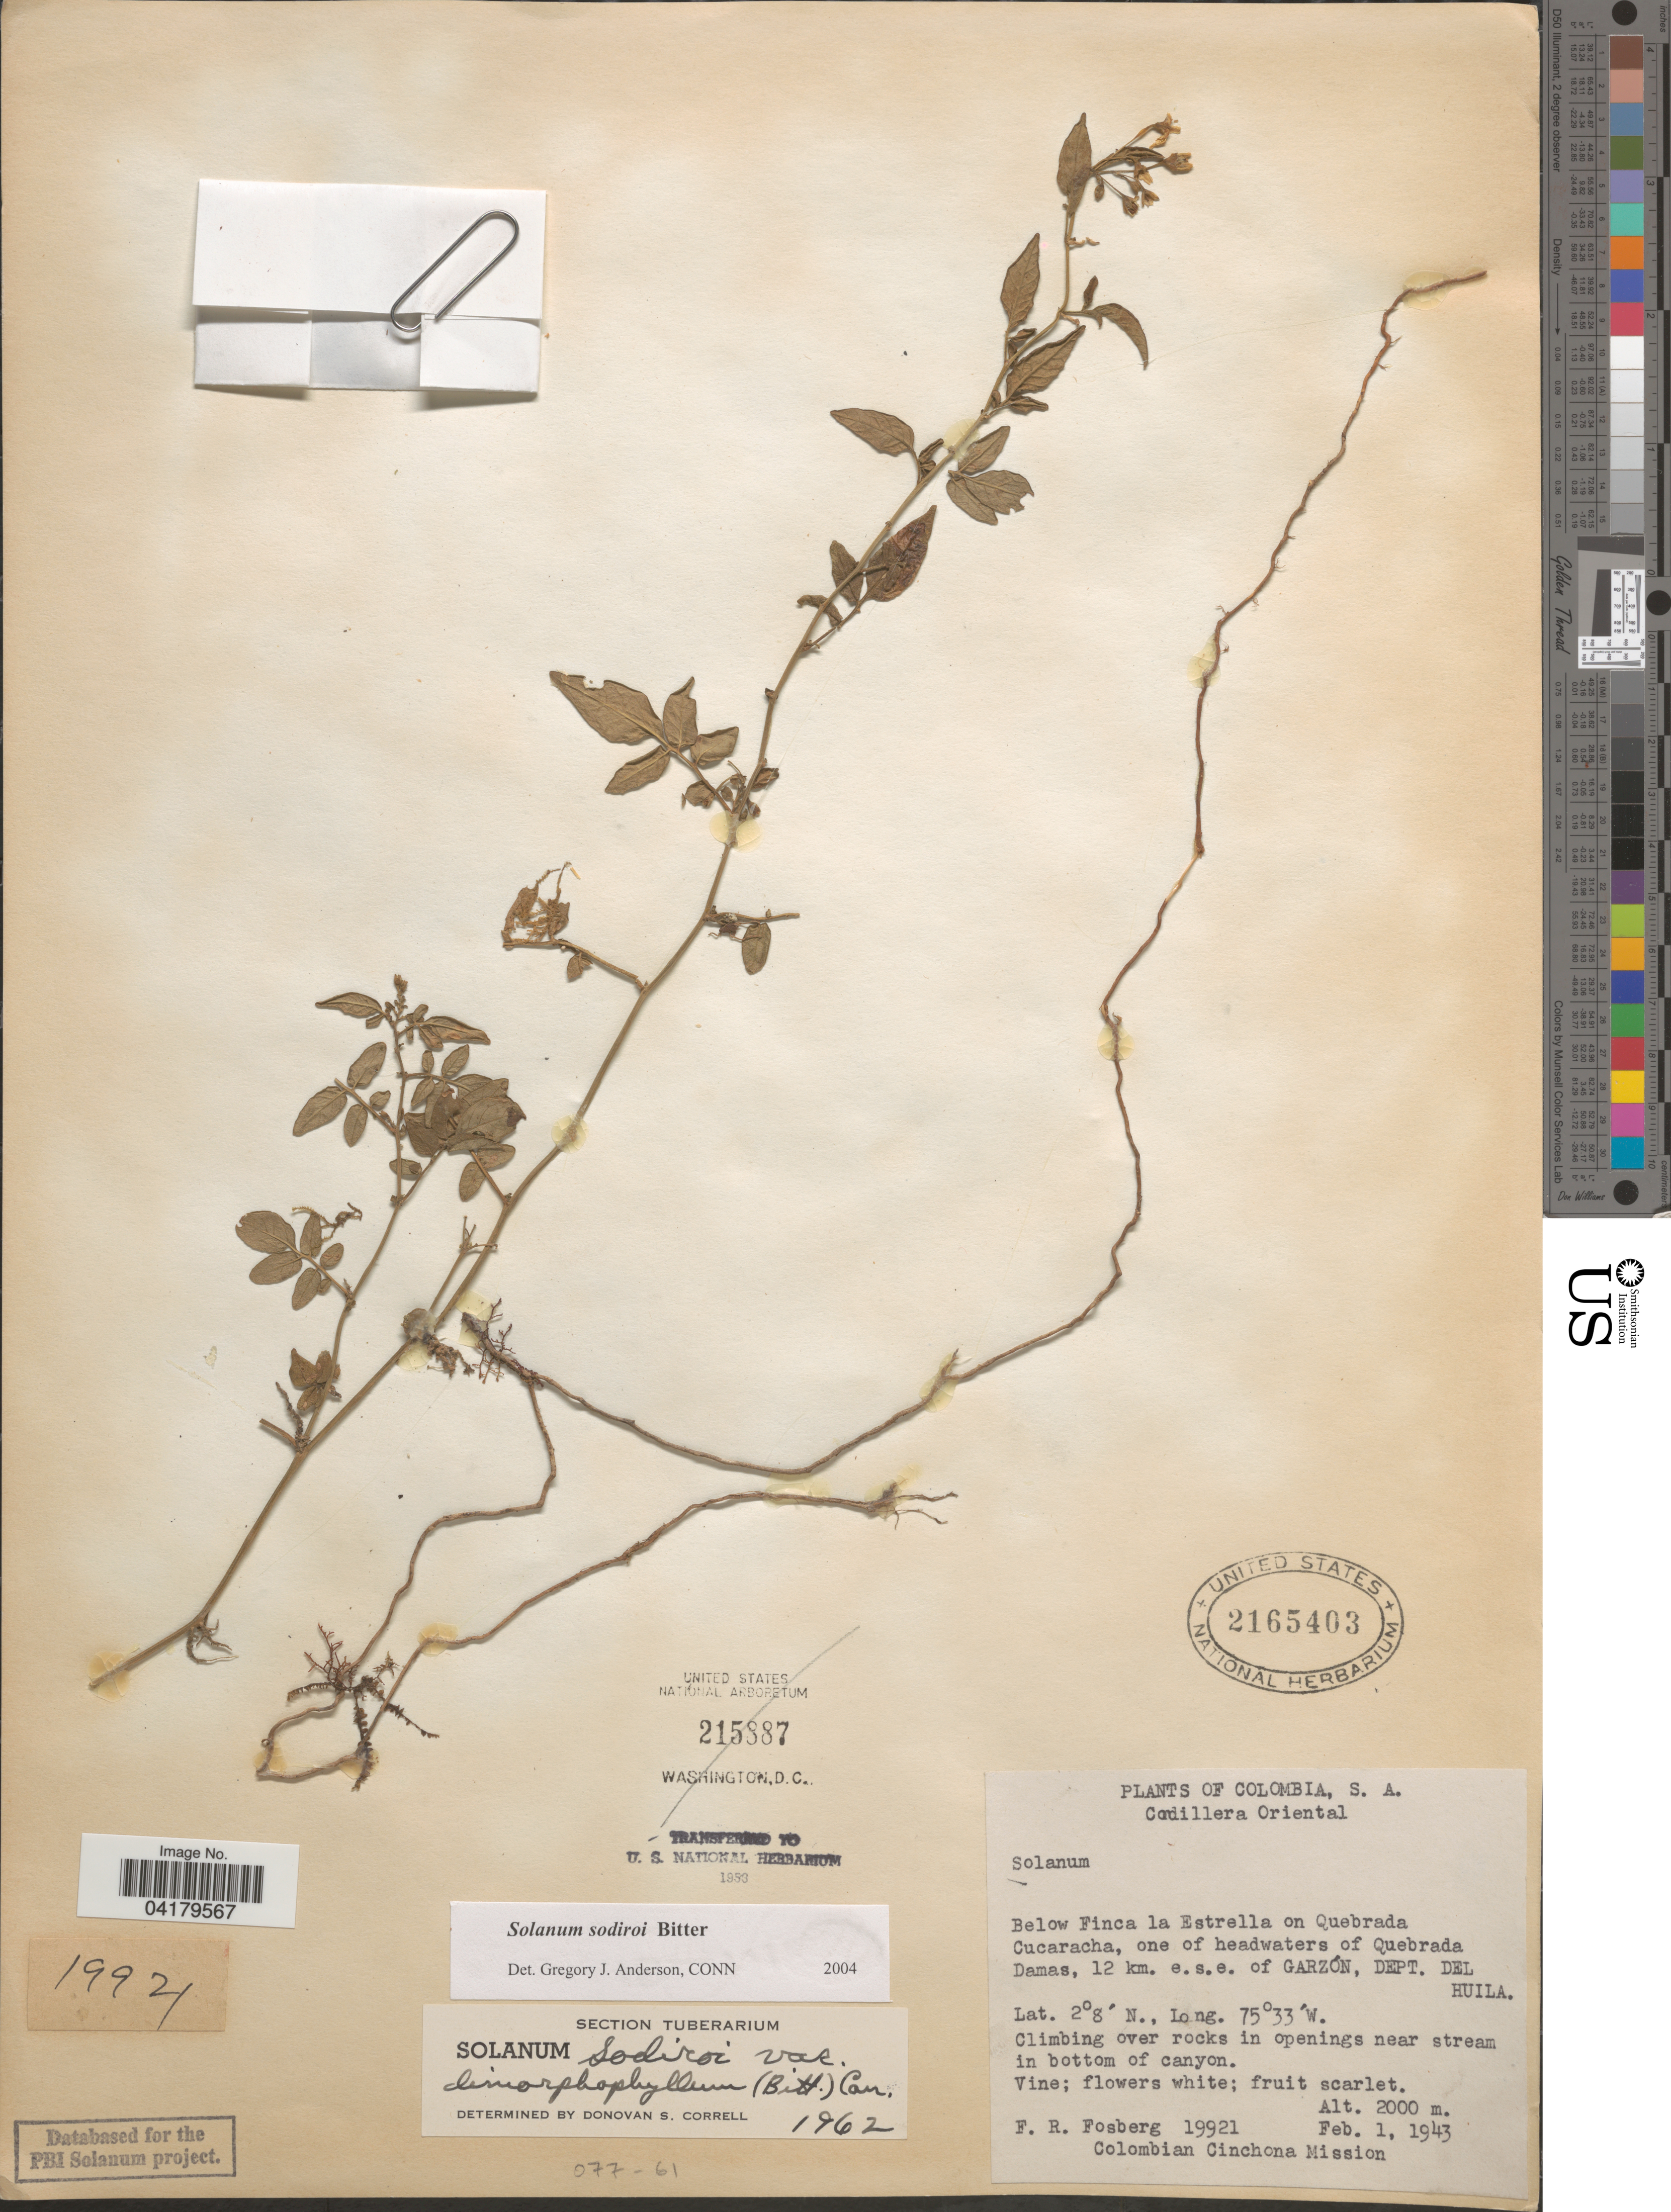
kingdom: Plantae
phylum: Tracheophyta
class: Magnoliopsida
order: Solanales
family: Solanaceae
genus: Solanum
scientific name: Solanum sodiroi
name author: Bitter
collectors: F. R. Fosberg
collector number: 19921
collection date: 1943-02-01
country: Colombia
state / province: Huila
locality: Cordillera Oriental. Below Finca la Estrella on Quebrada Cucaracha, one of headwaters of Quebrada Damas, 12 km. e.s.e. of Garzón, Dept. del Huila. Colombian Cinchona Mission.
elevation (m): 2000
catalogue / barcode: US 2165403